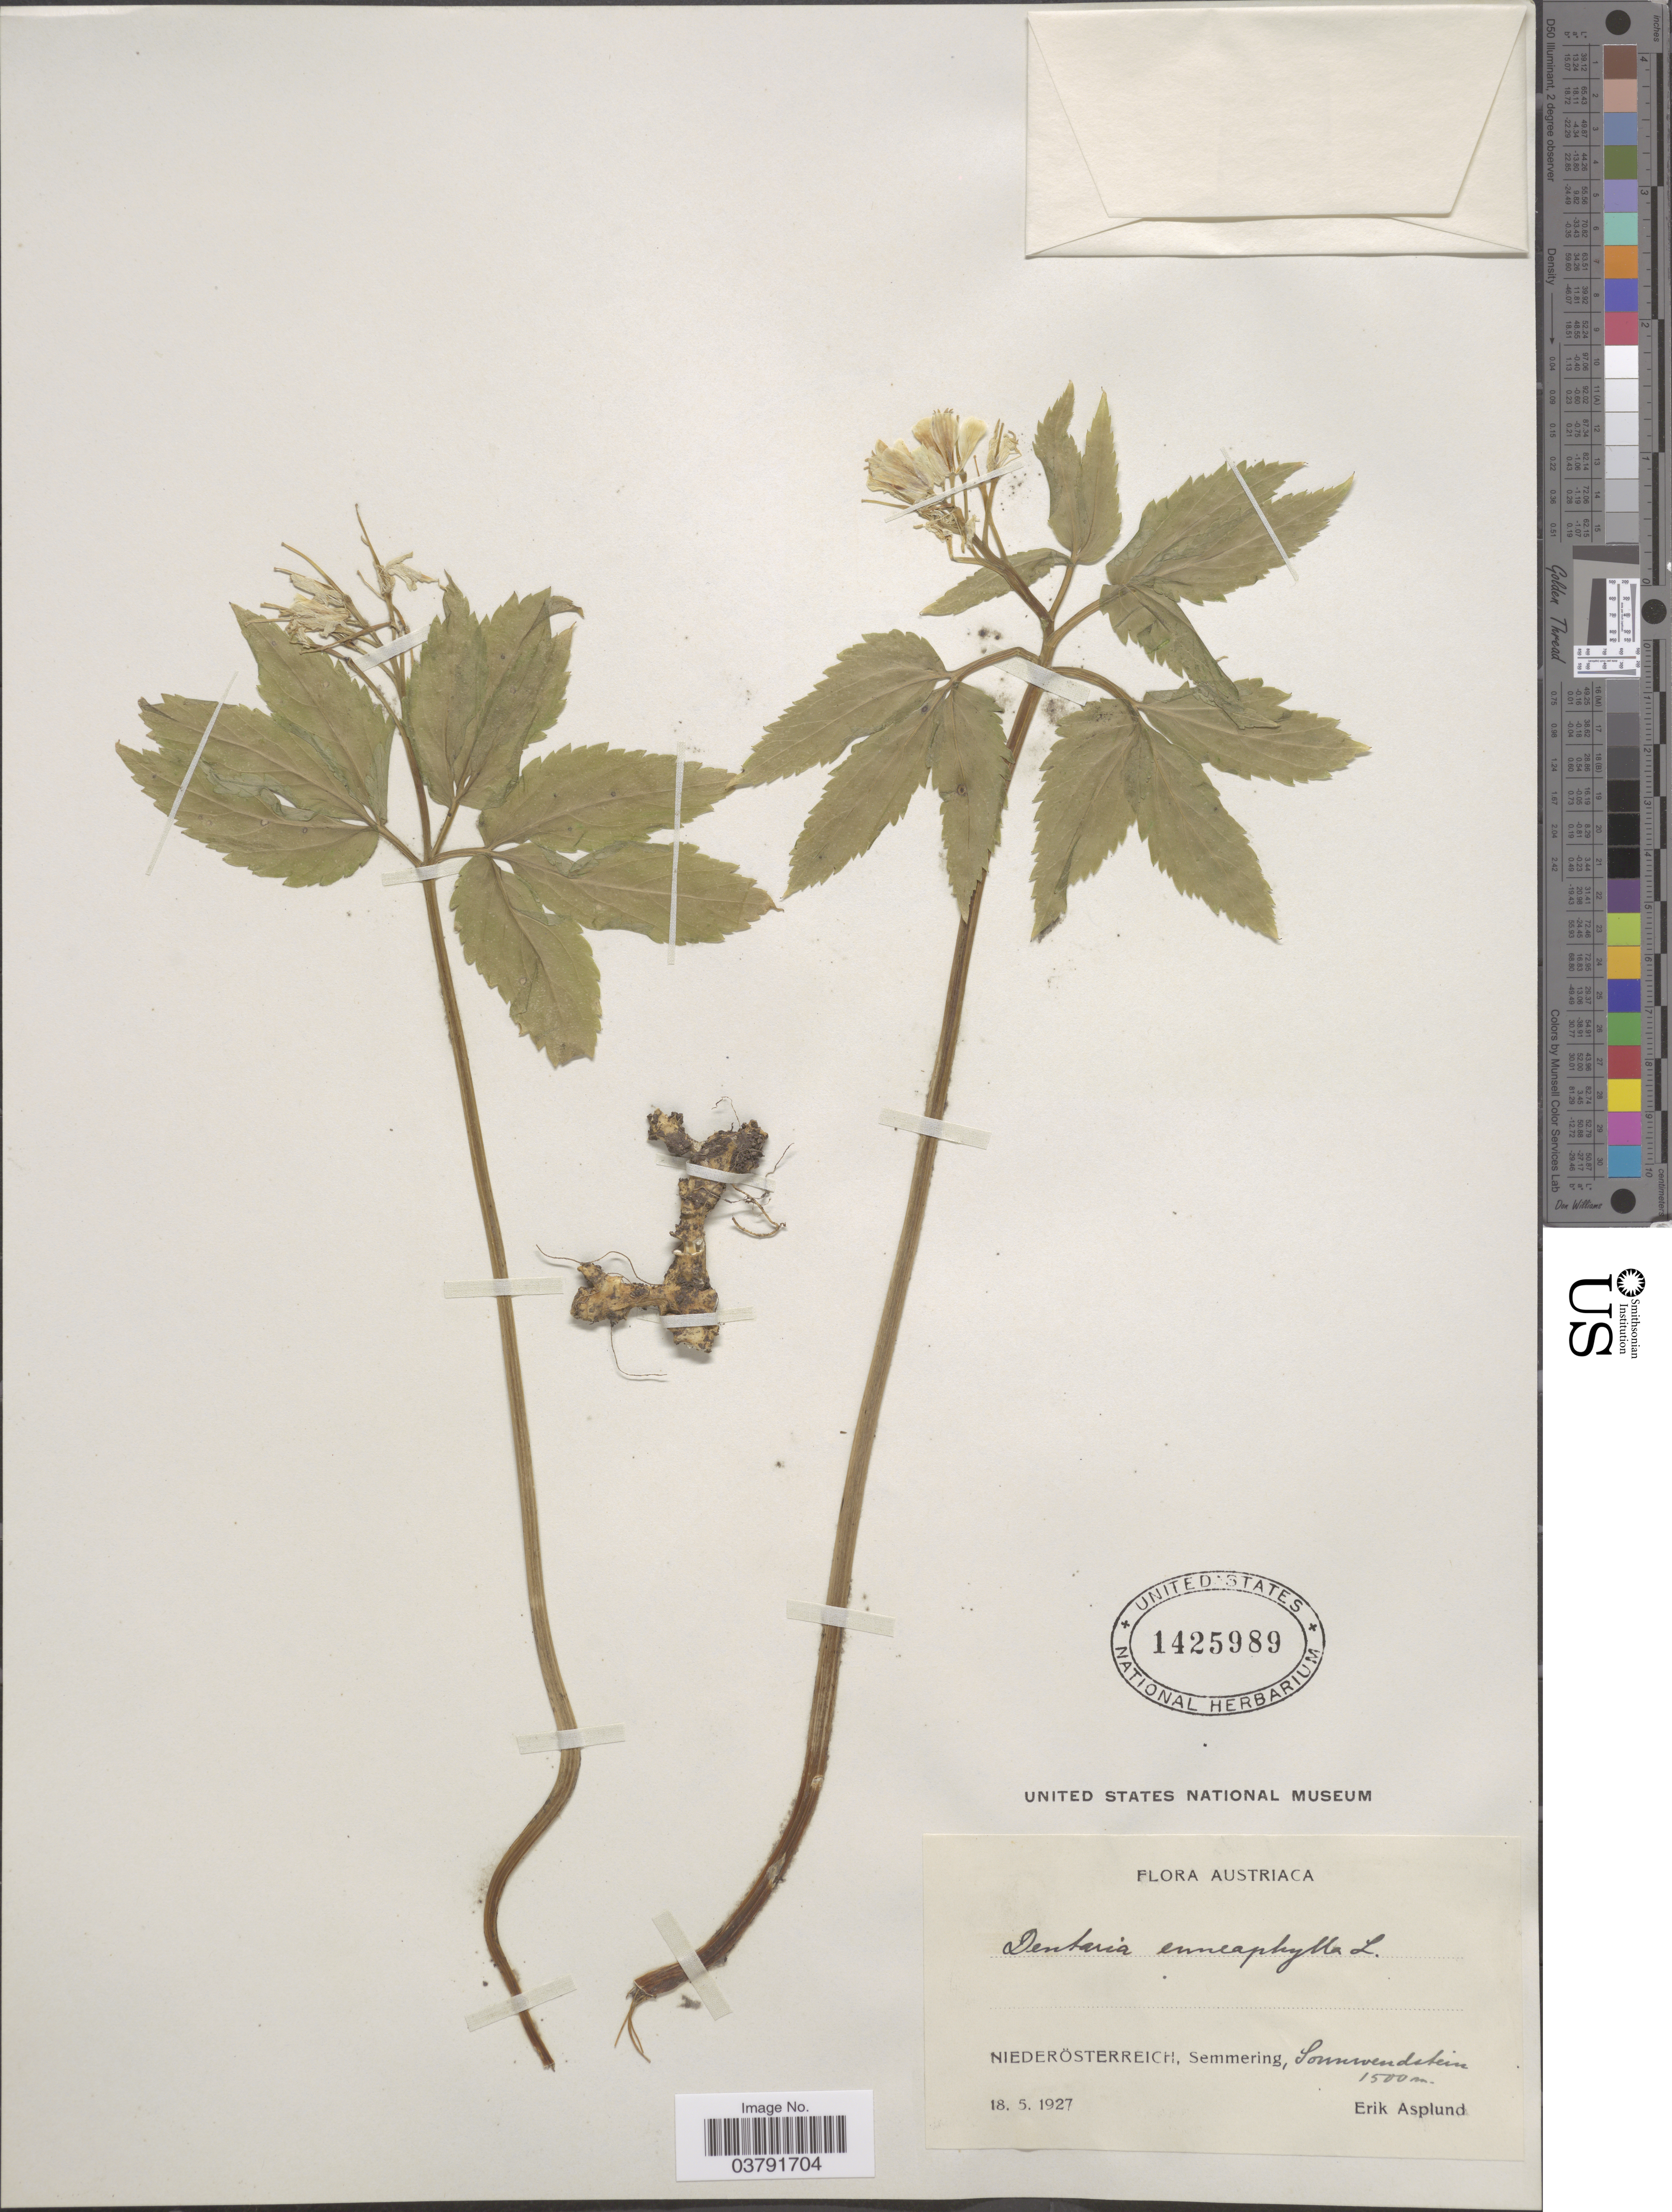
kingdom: Plantae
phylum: Tracheophyta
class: Magnoliopsida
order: Brassicales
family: Brassicaceae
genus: Dentaria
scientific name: Dentaria enneaphyllos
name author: L.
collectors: E. Asplund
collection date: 1927-05-18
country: Austria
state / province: Niederosterreich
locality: Austriaca. Semmering, Sonnwendstein.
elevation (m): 1500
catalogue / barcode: US 1425989